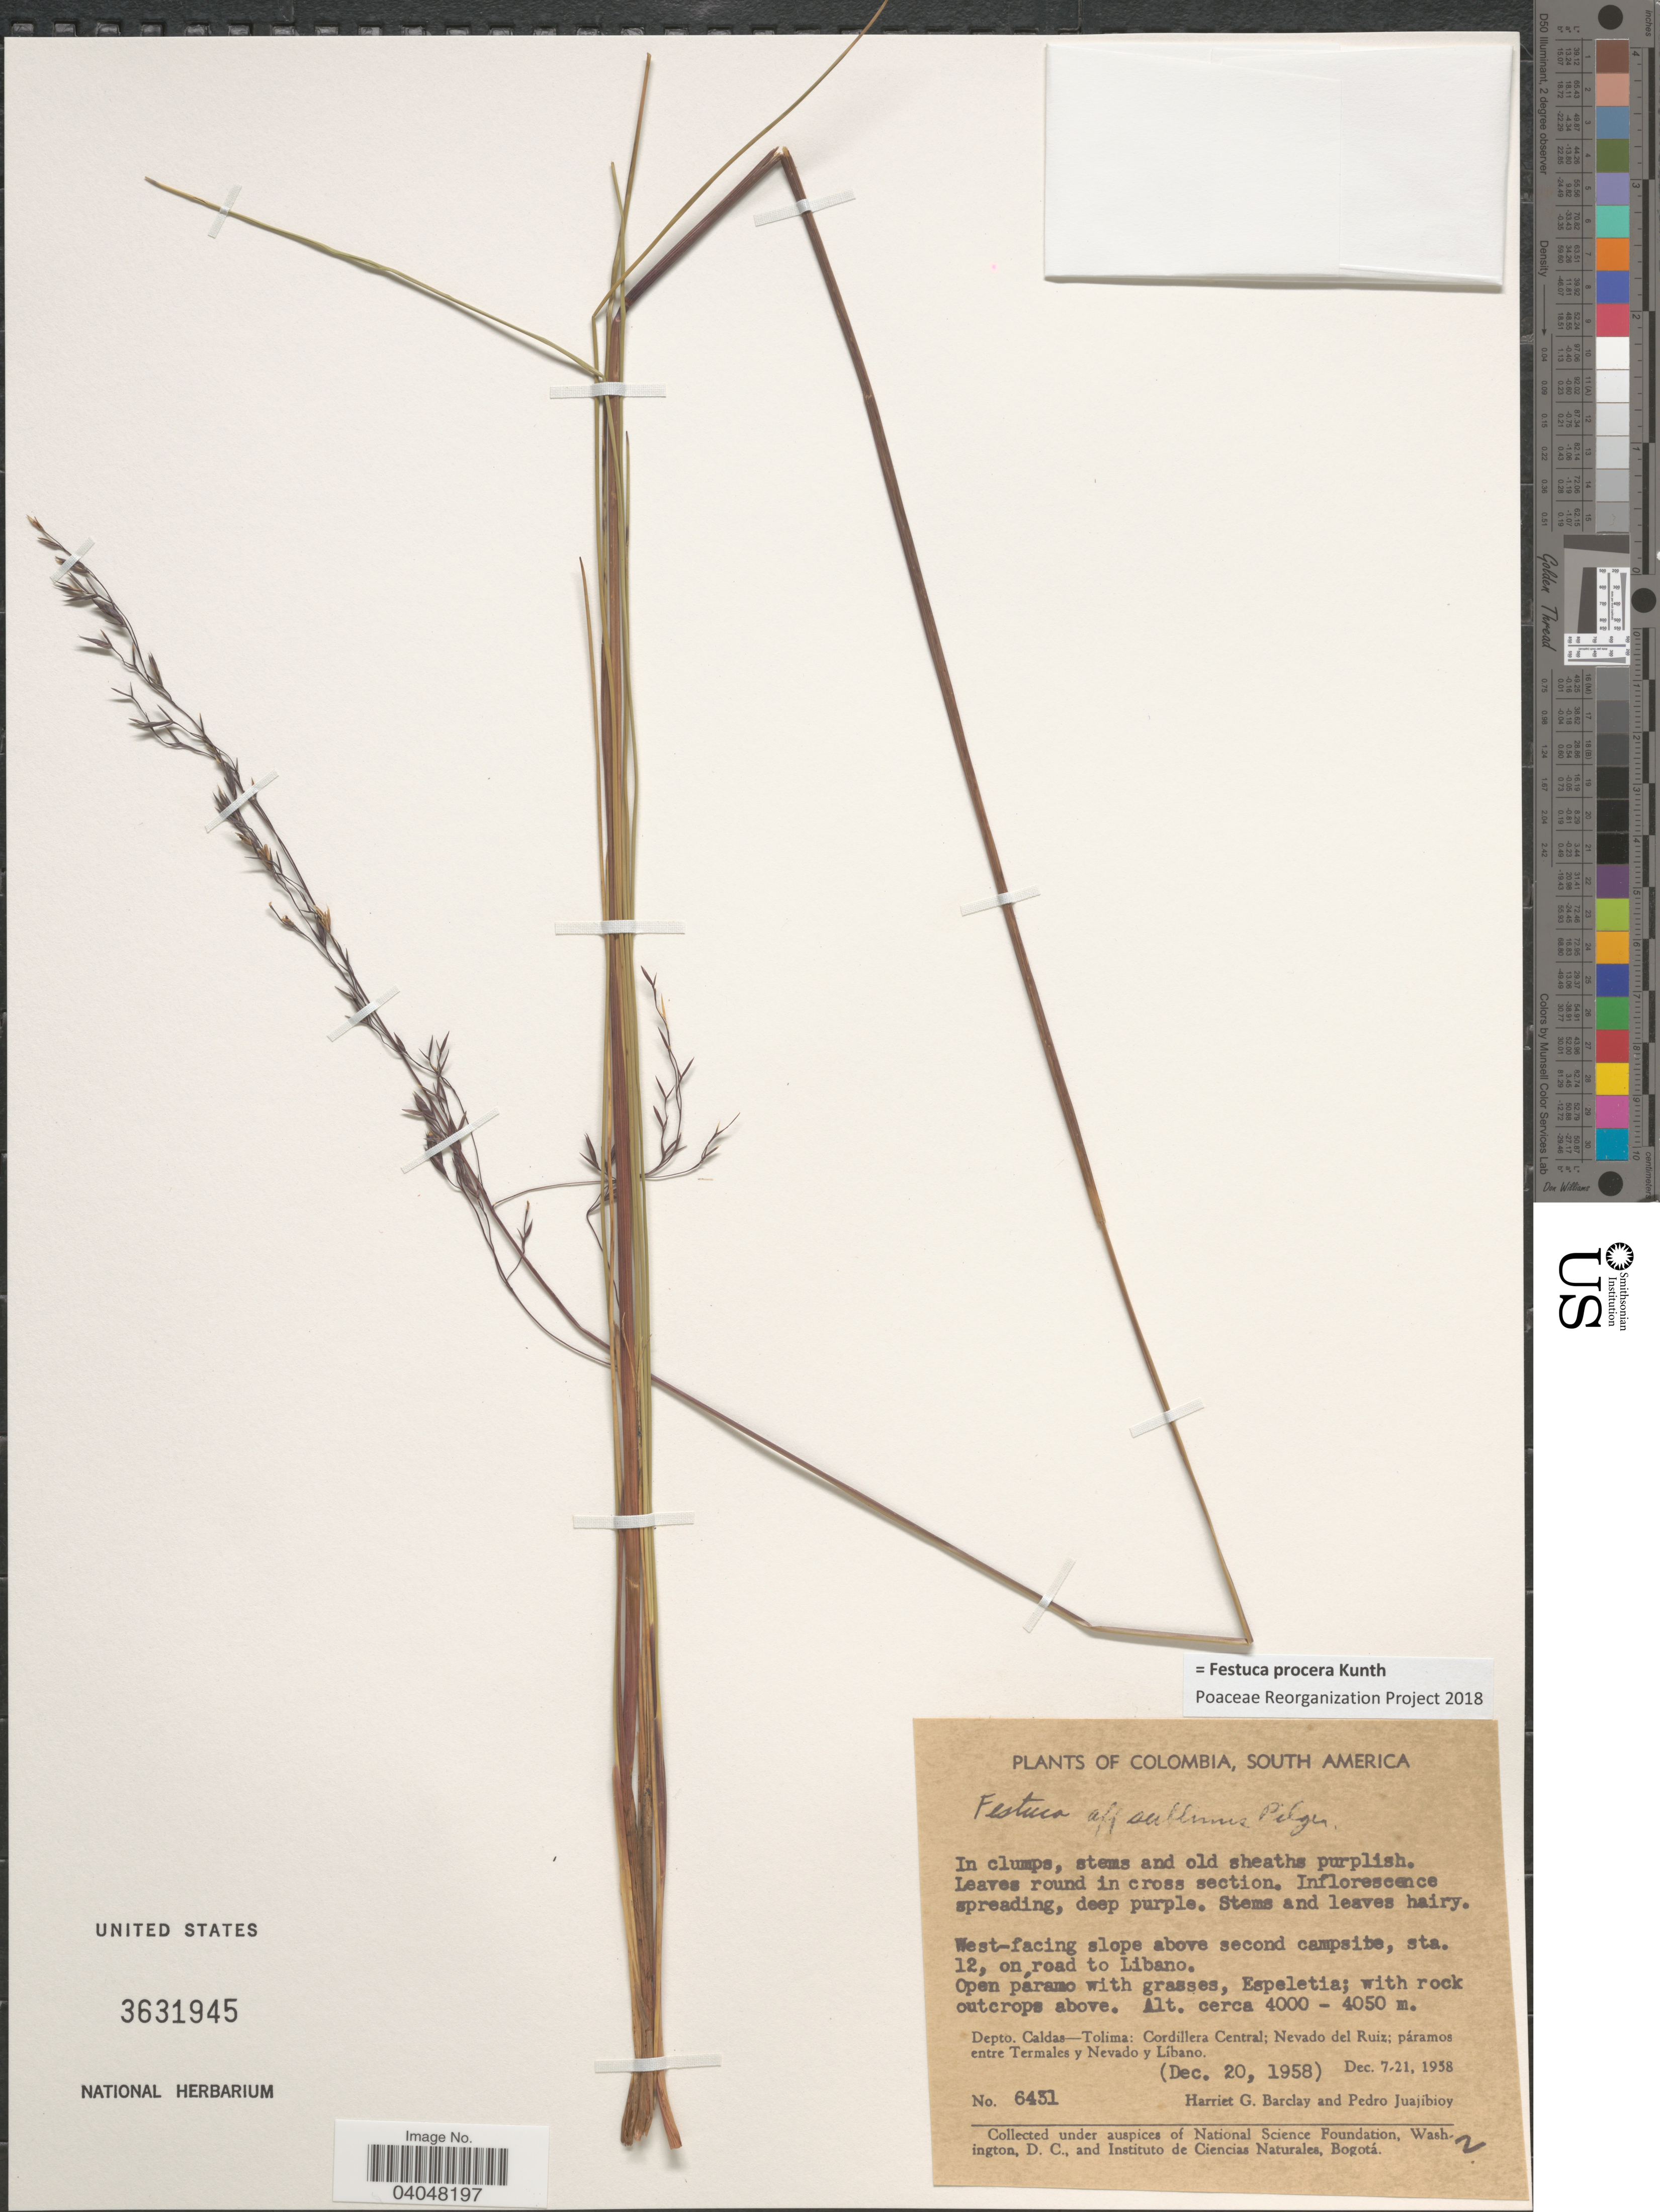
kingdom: Plantae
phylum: Tracheophyta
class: Liliopsida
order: Poales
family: Poaceae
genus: Festuca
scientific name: Festuca procera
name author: Kunth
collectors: H. G. Barclay & P. Juajibioy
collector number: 6431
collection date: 1958-12-20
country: Colombia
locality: West-facing slope above second campsite, sta. 12, on road to Libano. Depto. Caldas-Tolima: Cordillera Central; Nevado del Ruiz; páramos entre Termales y Nevado y Líbano.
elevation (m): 4000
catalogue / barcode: US 3631945